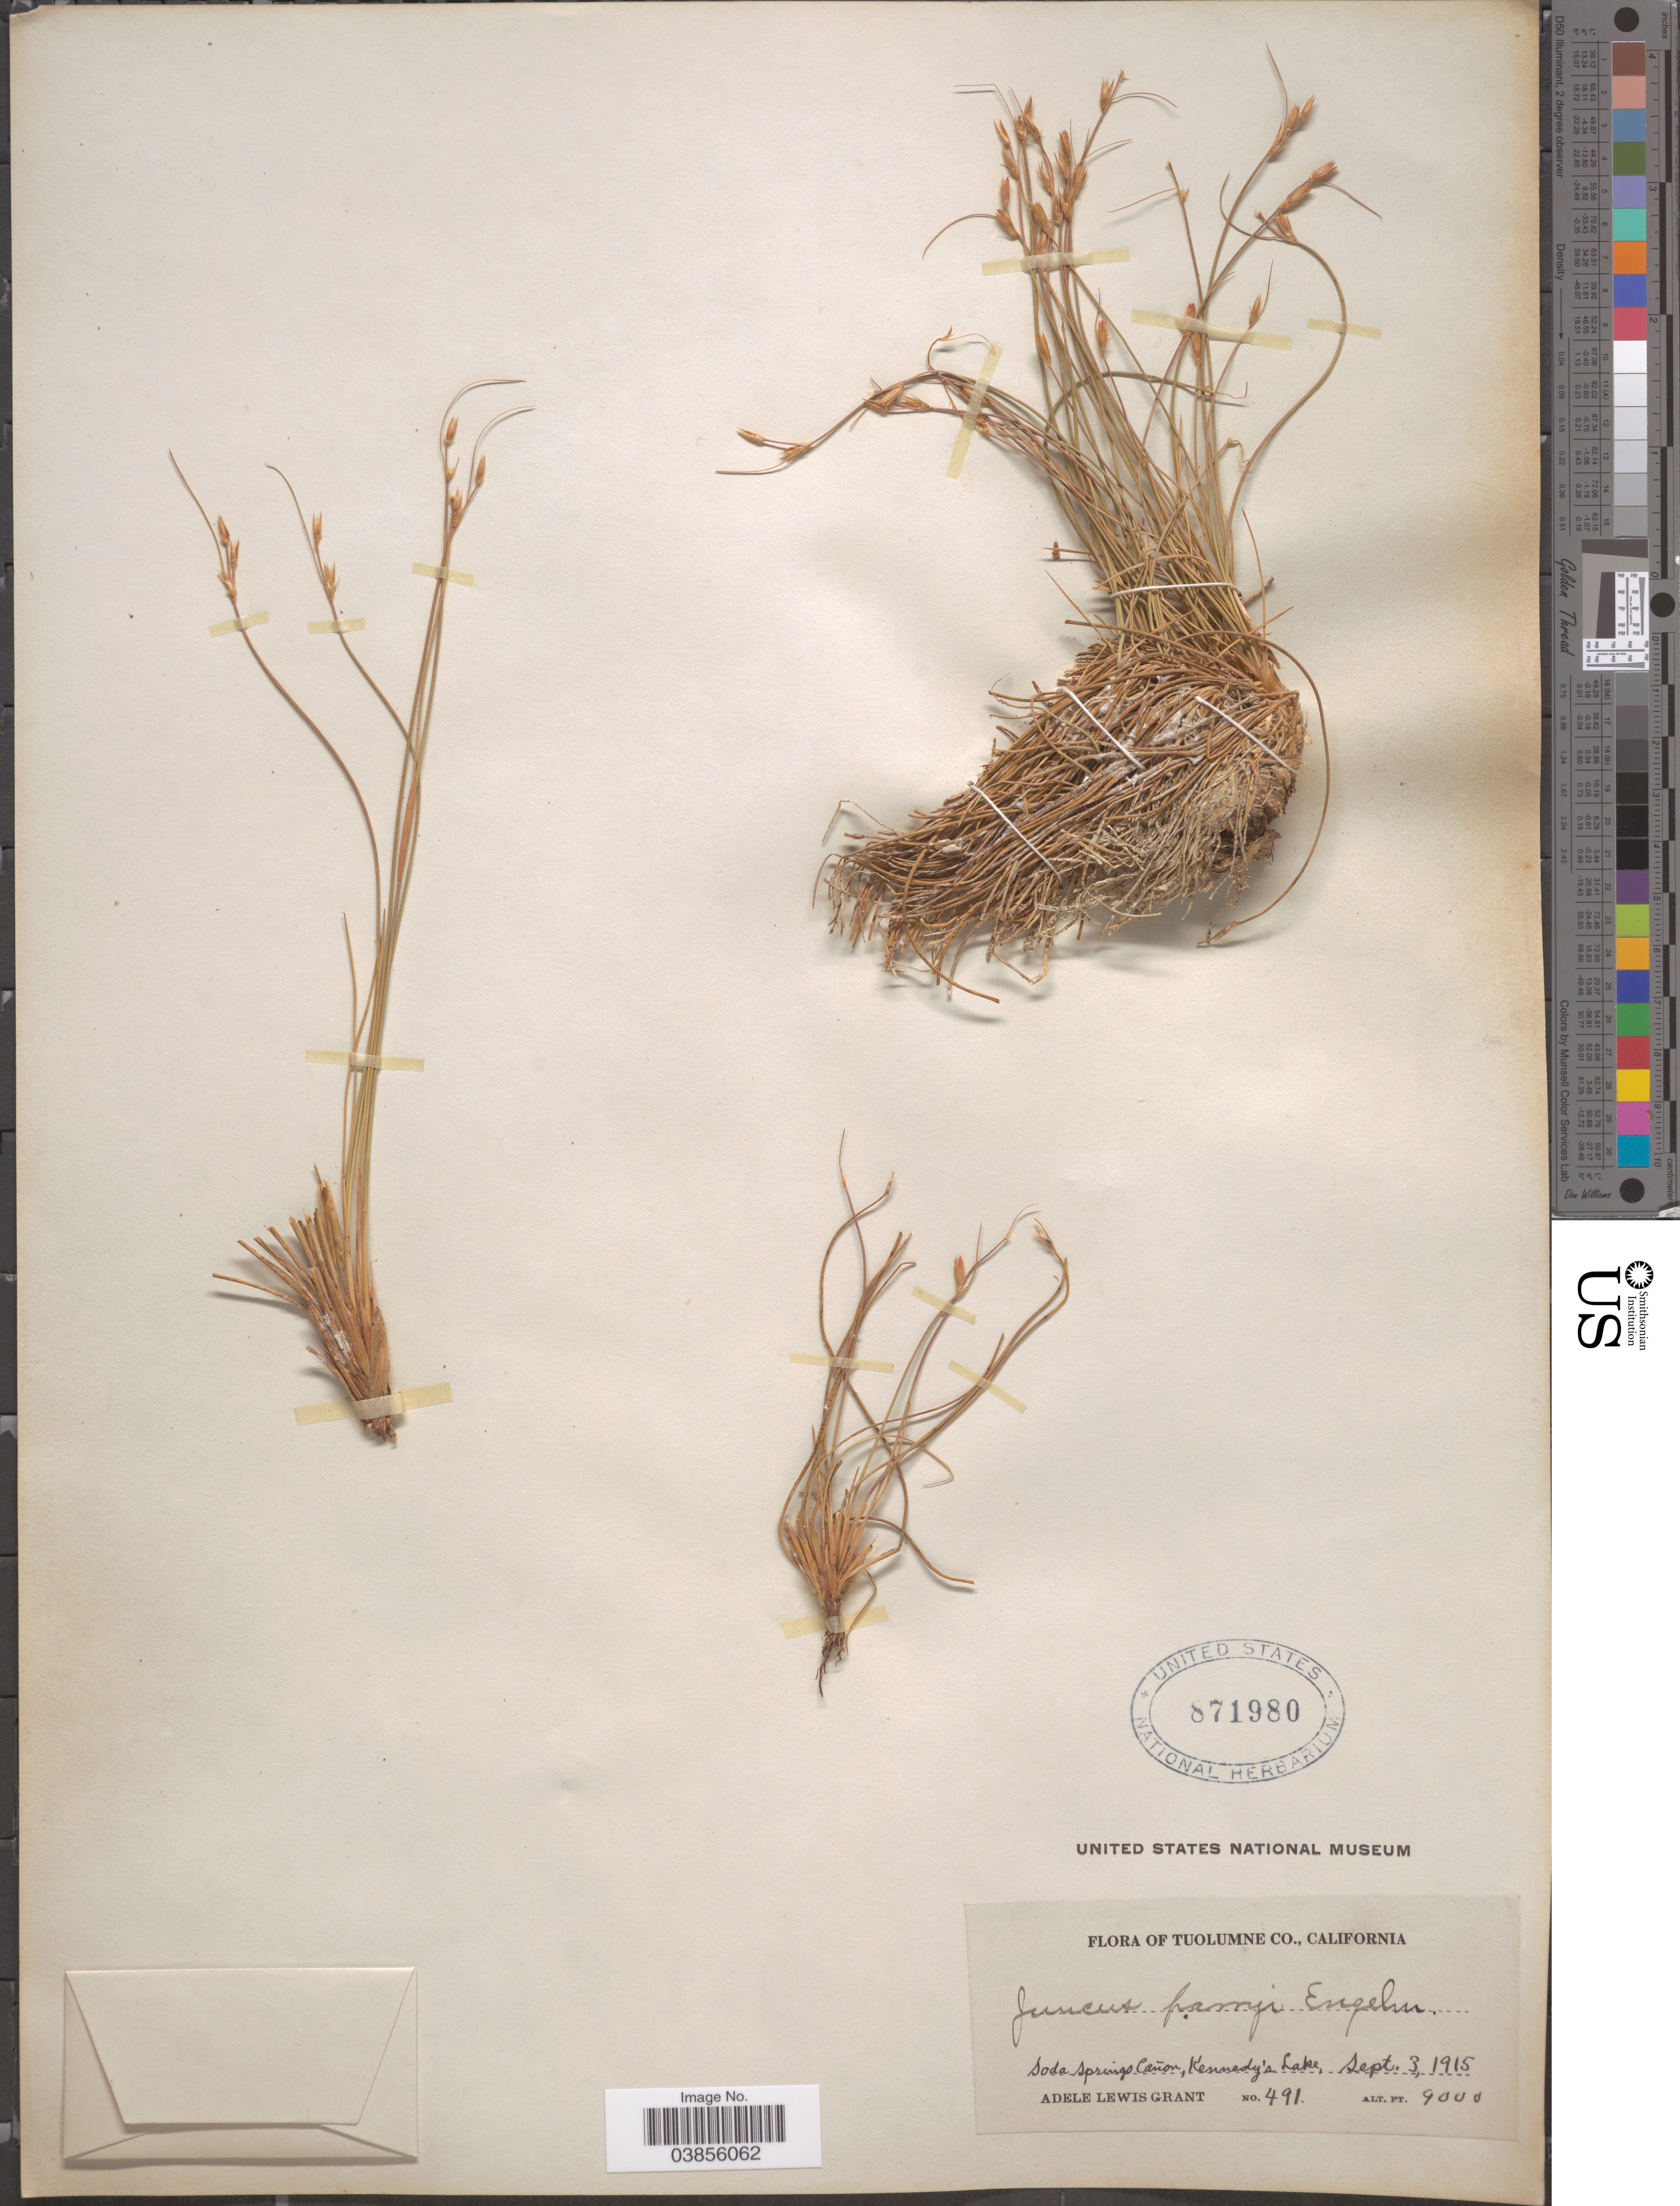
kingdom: Plantae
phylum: Tracheophyta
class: Liliopsida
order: Poales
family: Juncaceae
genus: Juncus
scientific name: Juncus parryi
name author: Engelm.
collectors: A. L. Grant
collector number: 491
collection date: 1915-09-03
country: United States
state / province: California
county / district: Tuolumne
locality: Tuolumne Co. Soda Springs Cañon, Kennedy's Lake.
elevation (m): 2743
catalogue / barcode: US 871980